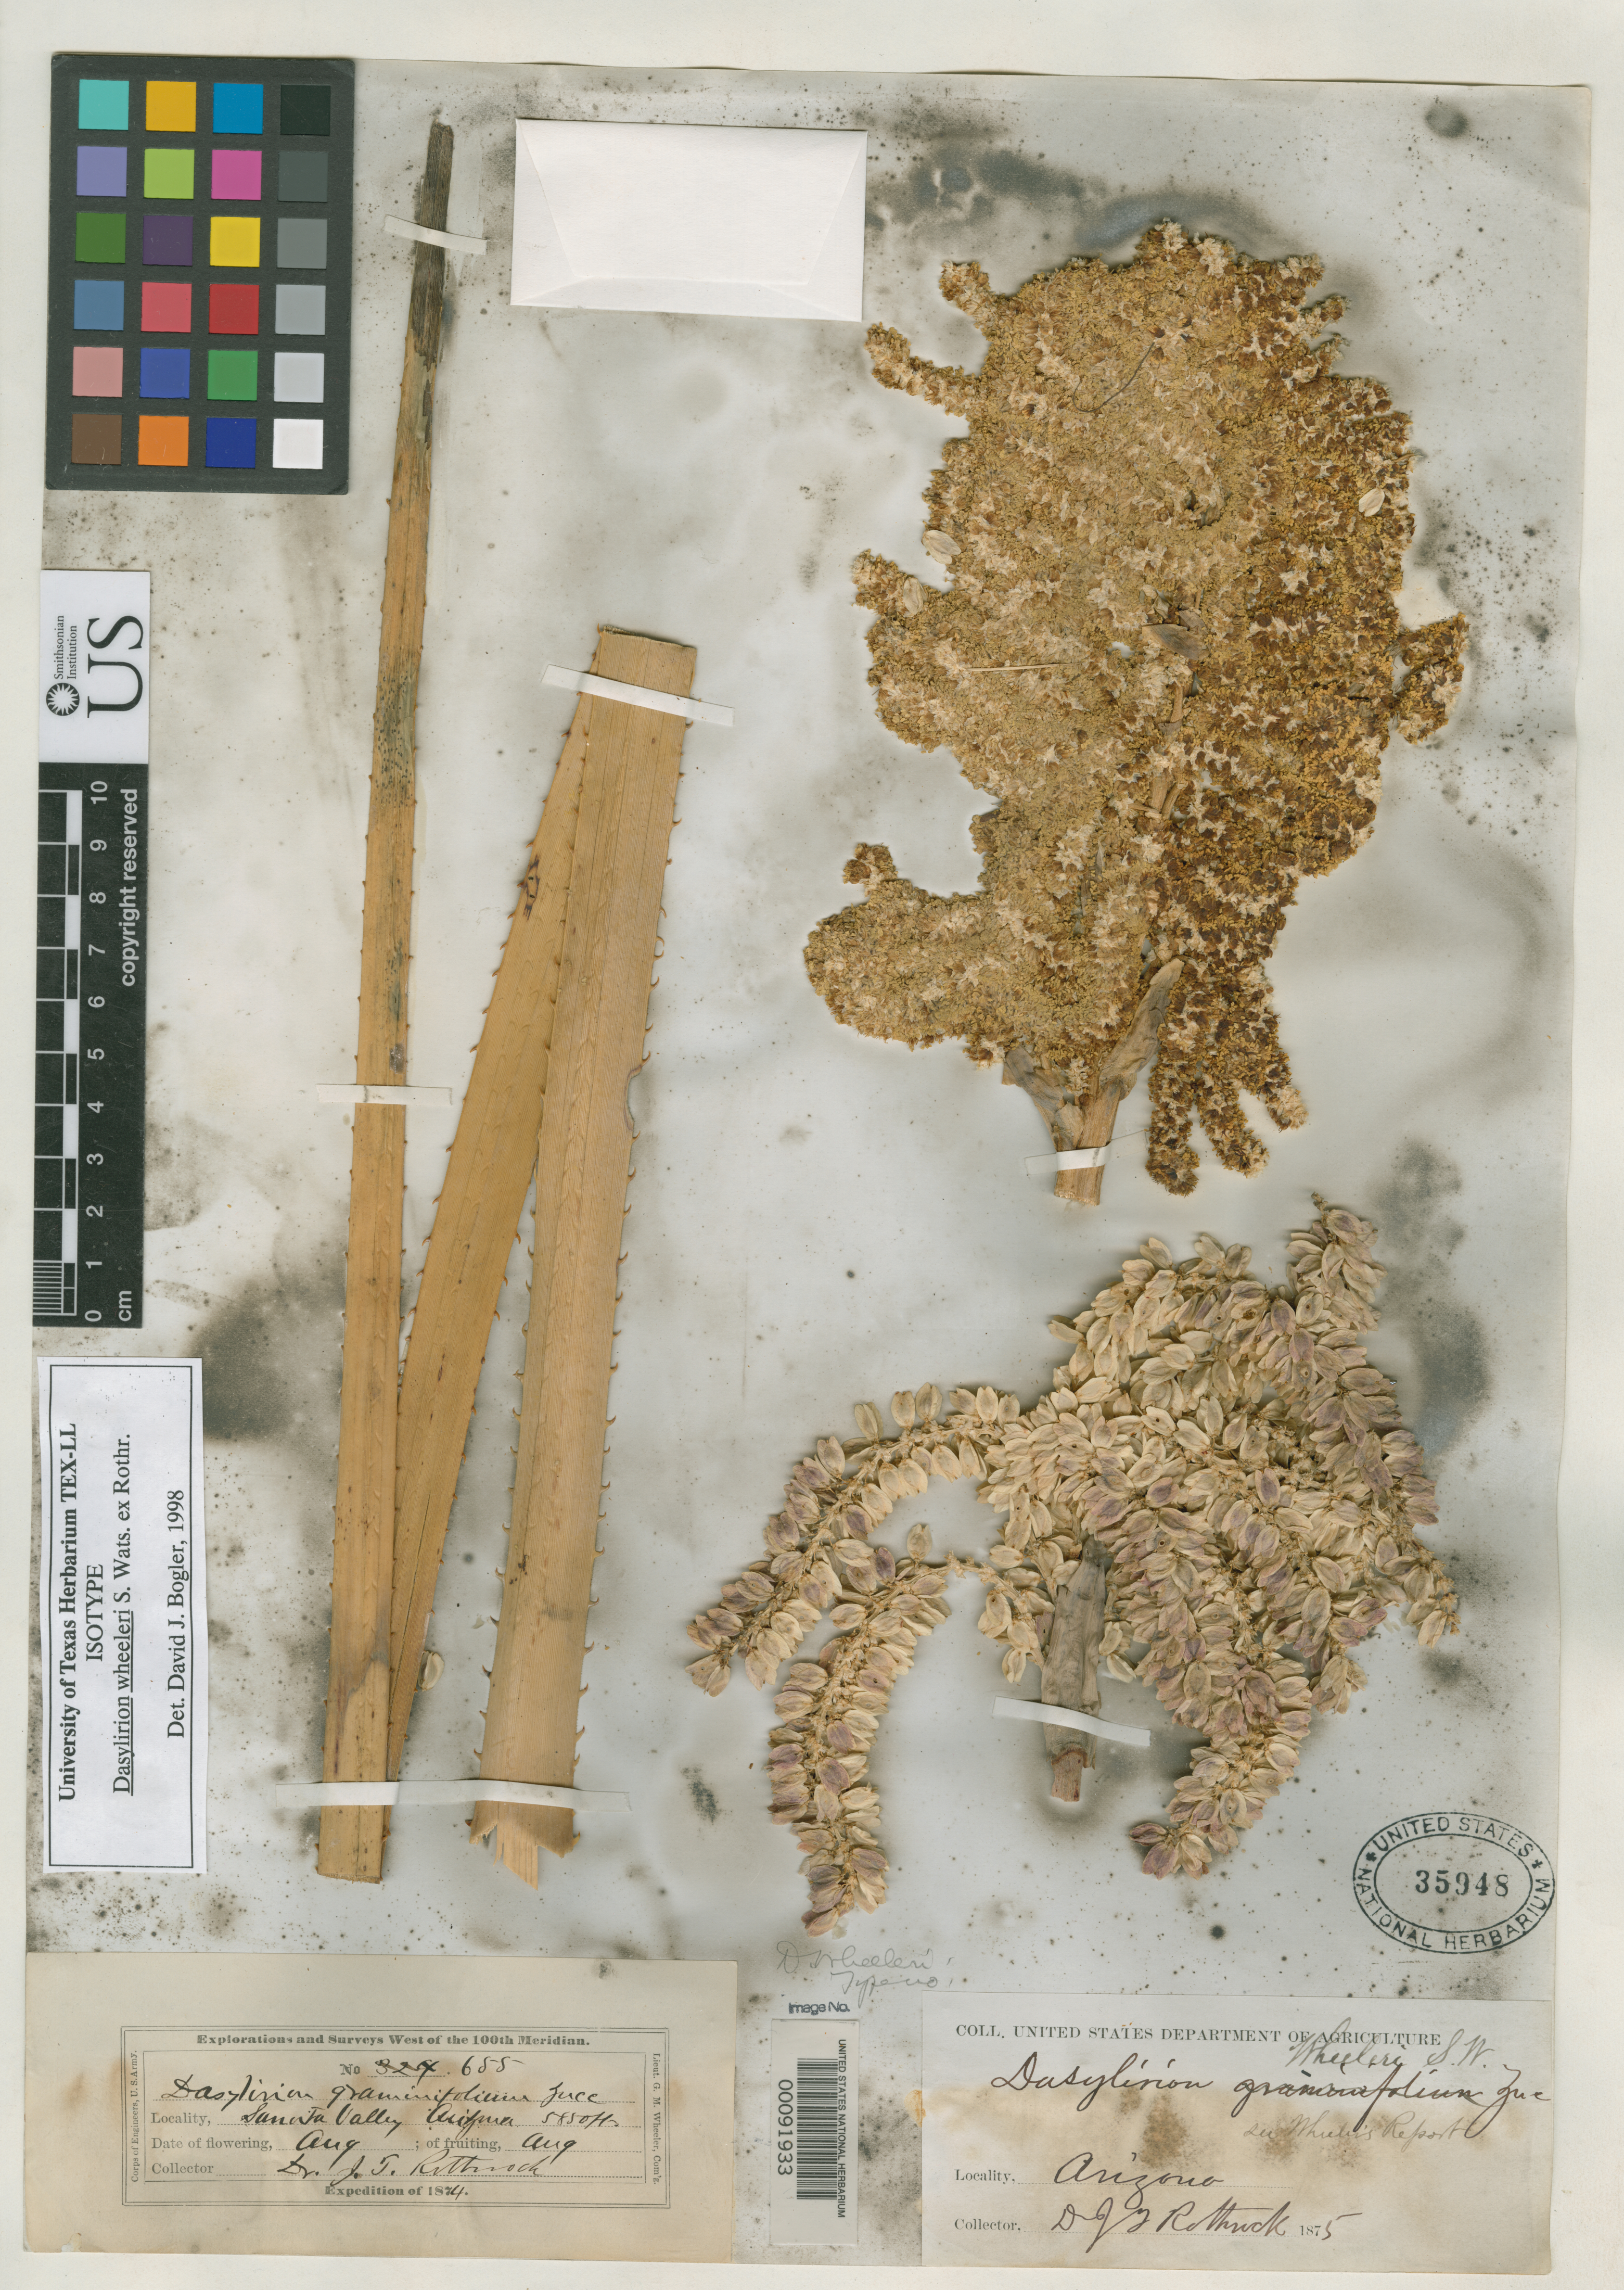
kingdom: Plantae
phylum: Tracheophyta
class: Liliopsida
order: Asparagales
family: Asparagaceae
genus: Dasylirion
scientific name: Dasylirion wheeleri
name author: S. Watson ex Rothr.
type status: Isotype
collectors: J. T. Rothrock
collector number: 655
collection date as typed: Aug 1875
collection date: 1875-08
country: United States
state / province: Arizona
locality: Sonora Valley.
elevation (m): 1783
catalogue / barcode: US 35948